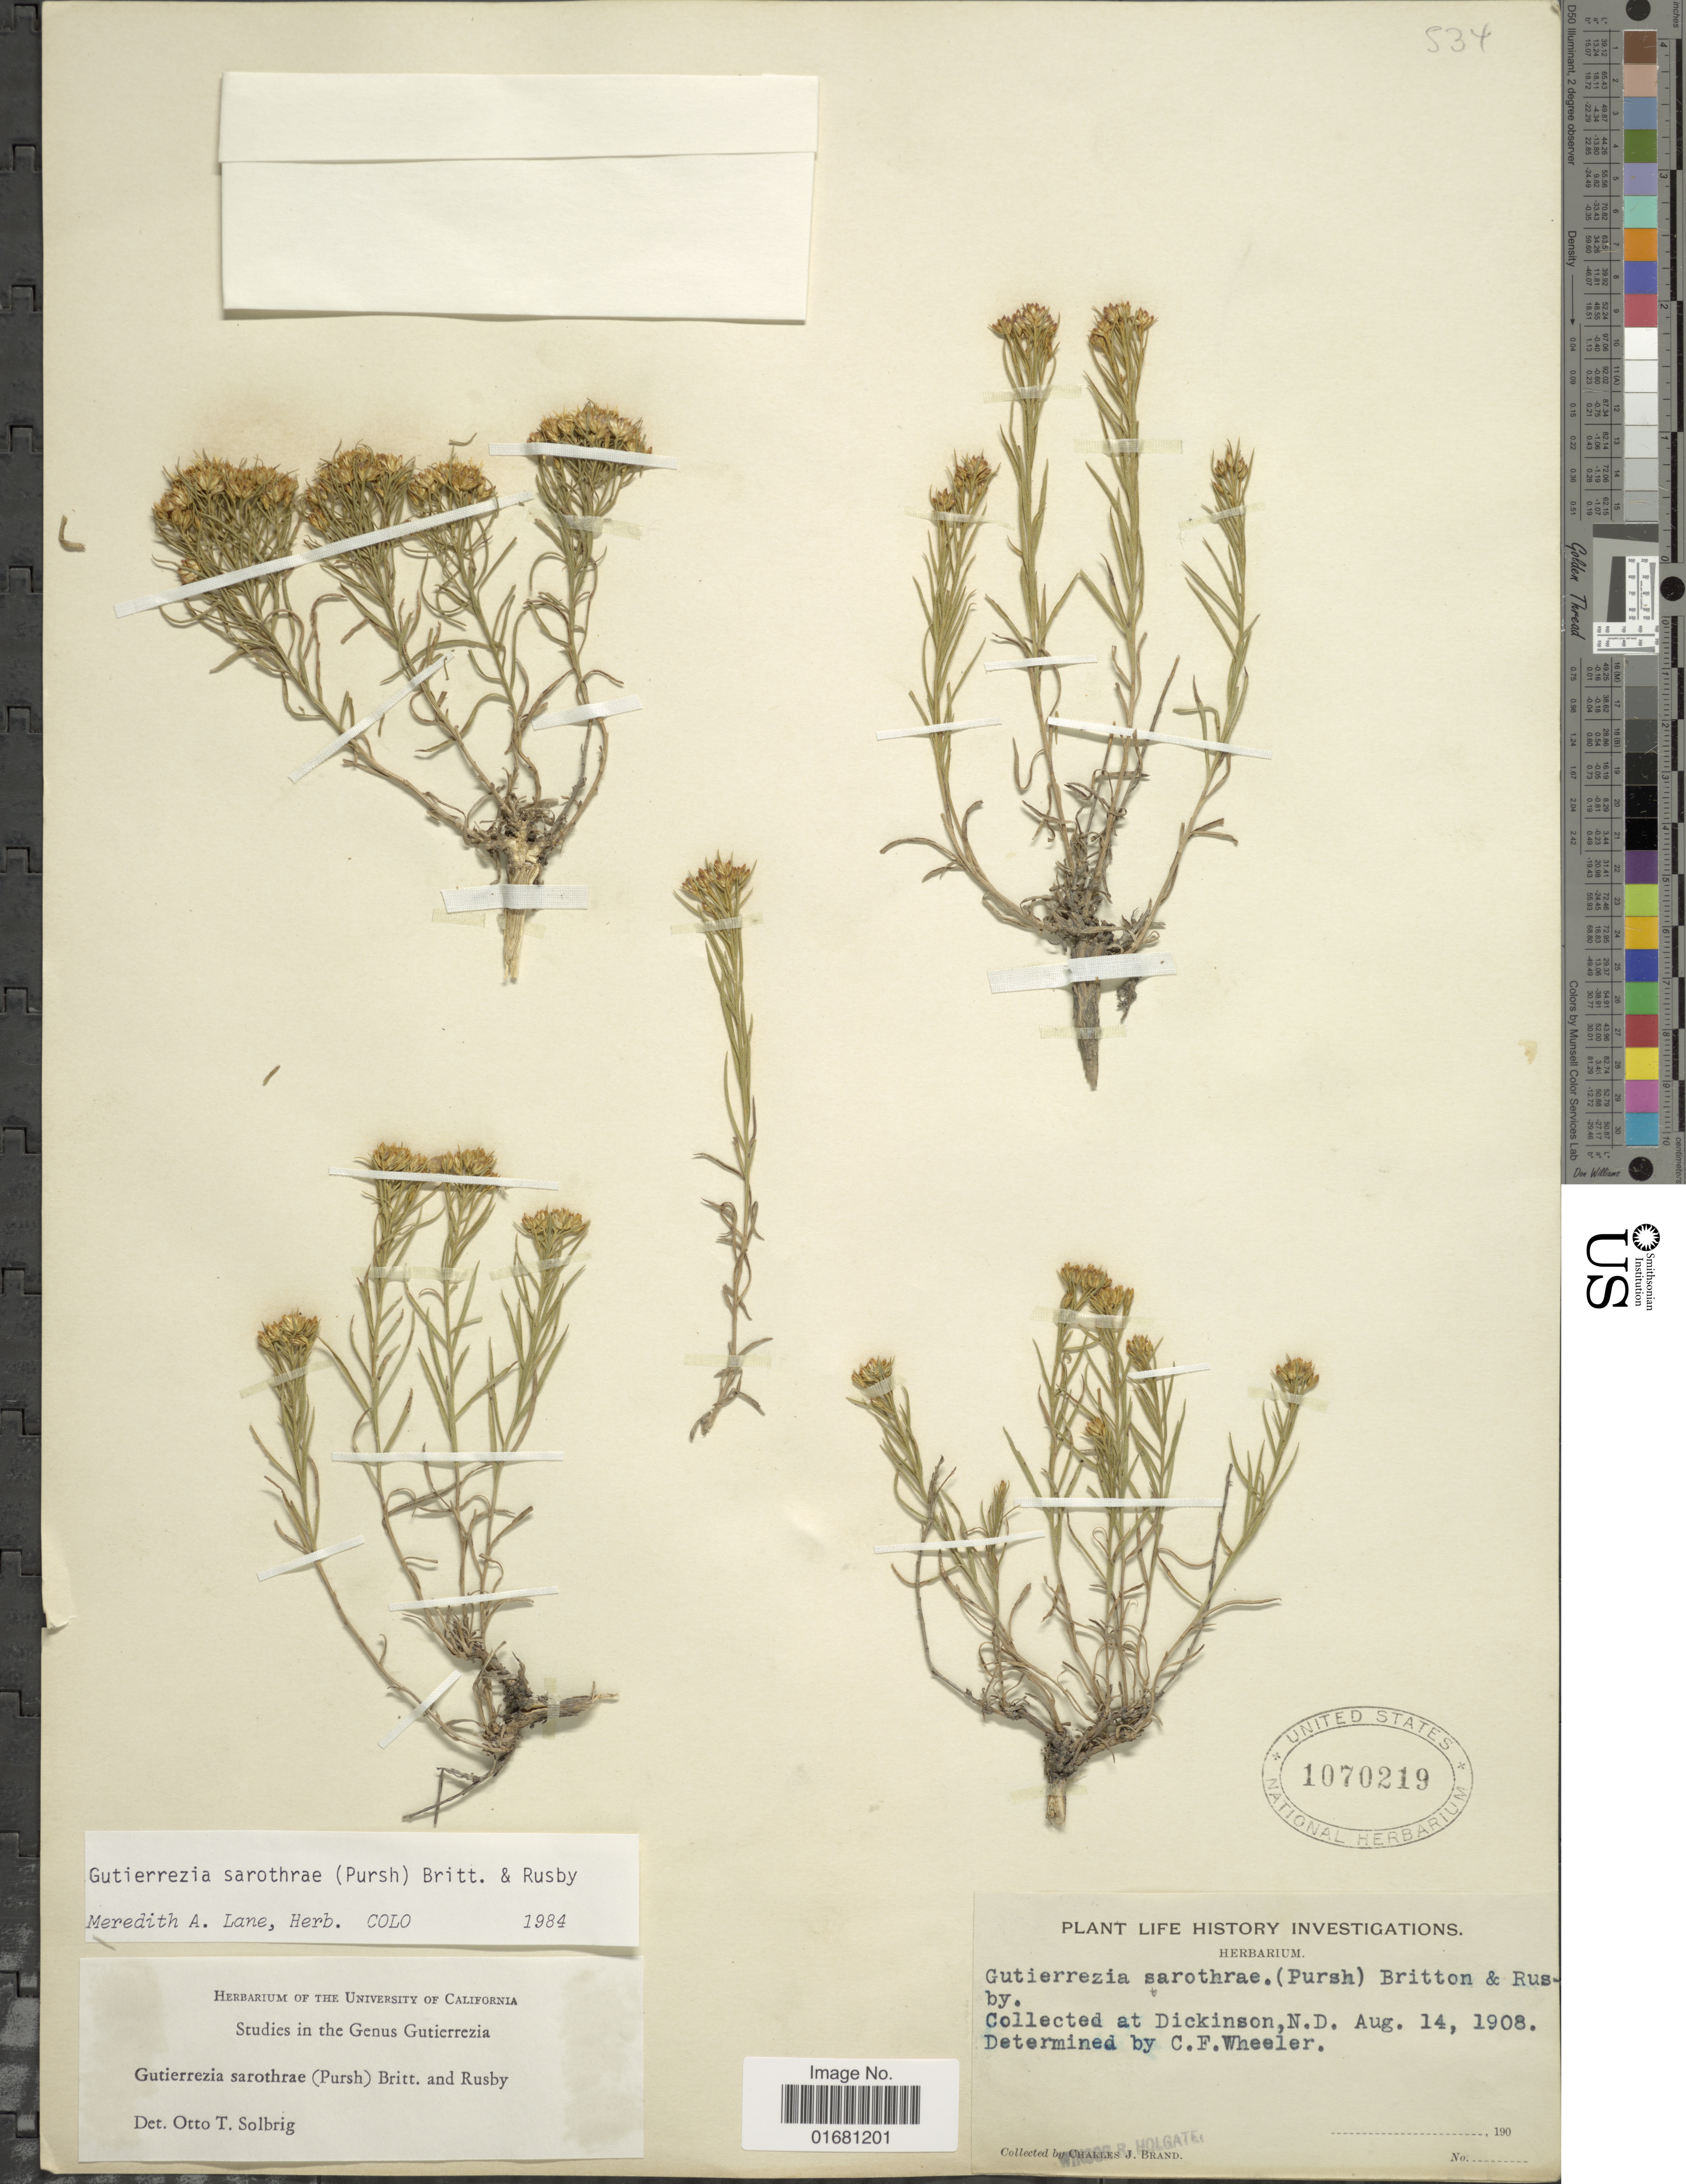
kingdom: Plantae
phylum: Tracheophyta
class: Magnoliopsida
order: Asterales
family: Asteraceae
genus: Gutierrezia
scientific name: Gutierrezia sarothrae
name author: (Pursh) Britton & Rusby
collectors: C. J. Brand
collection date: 1908-08-14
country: United States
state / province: North Dakota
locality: Dickinson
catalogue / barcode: US 1070219